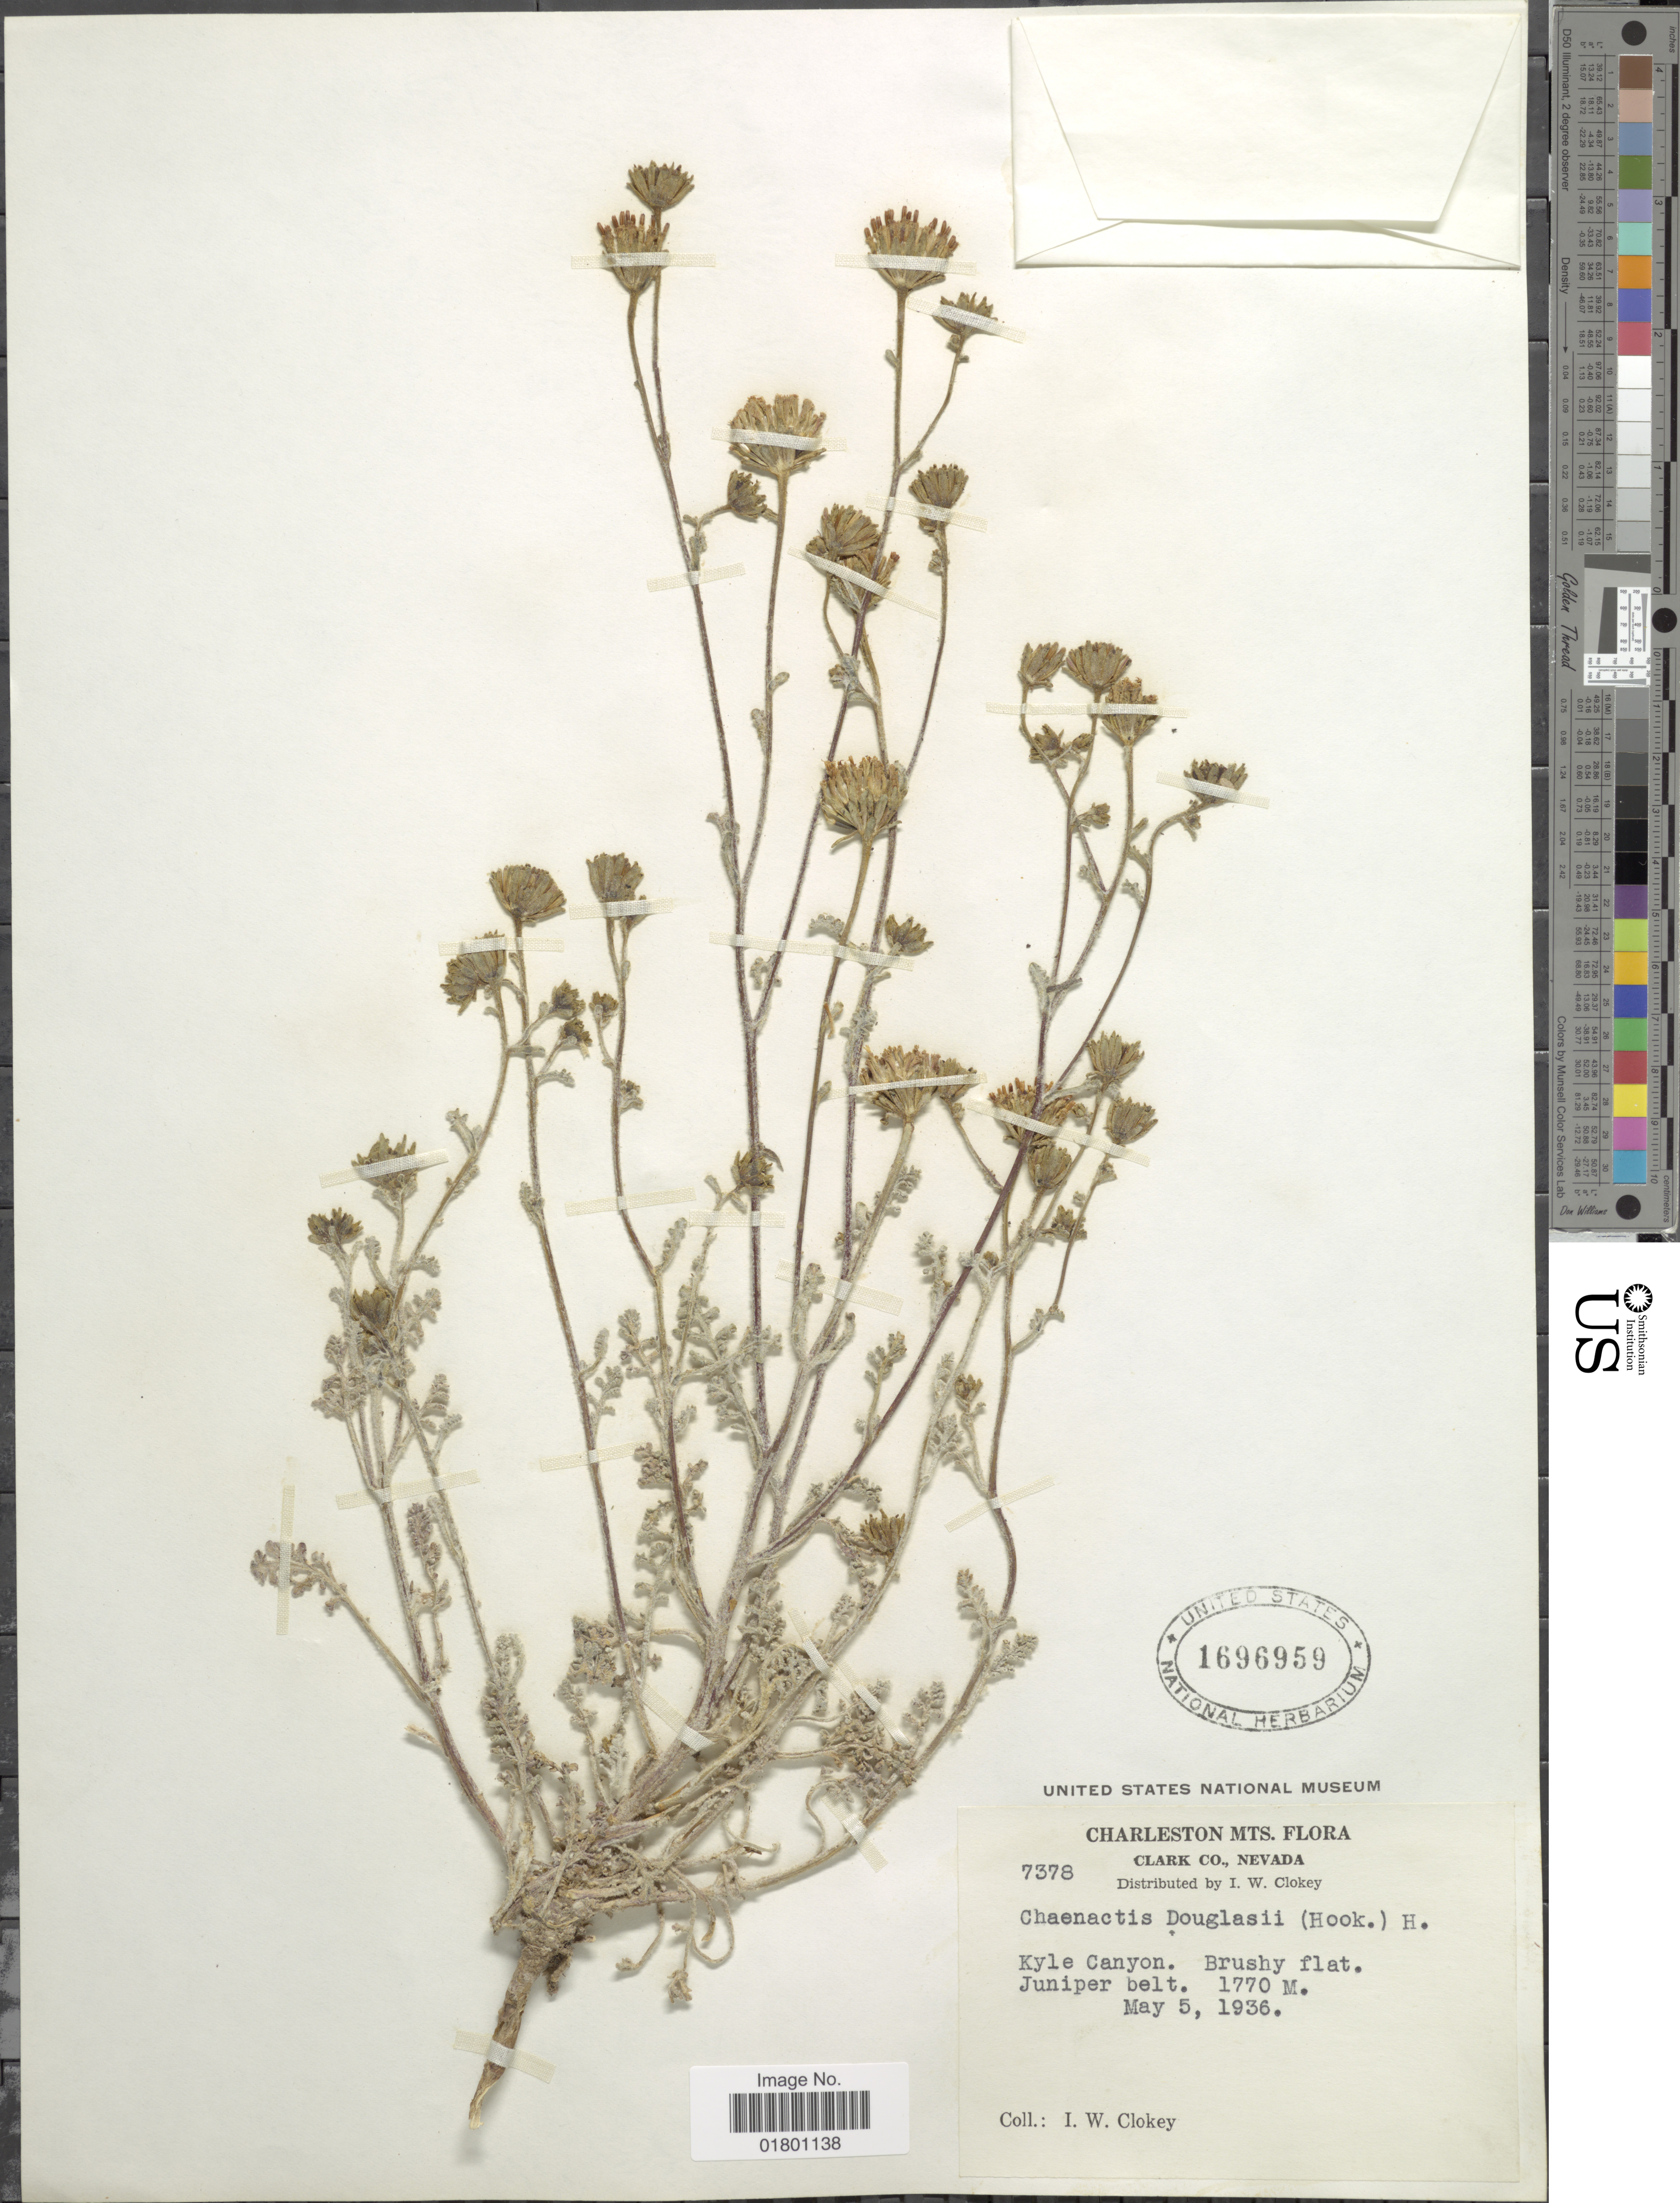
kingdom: Plantae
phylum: Tracheophyta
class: Magnoliopsida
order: Asterales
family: Asteraceae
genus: Chaenactis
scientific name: Chaenactis douglasii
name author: Hook. & Arn.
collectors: I. W. Clokey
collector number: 7378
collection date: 1936-05-05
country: United States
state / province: Nevada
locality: Charleston Mts. Flora, Clark Co., Kyle Canon. Brushy flat, Juniper belt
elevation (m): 1770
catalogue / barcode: US 1696959